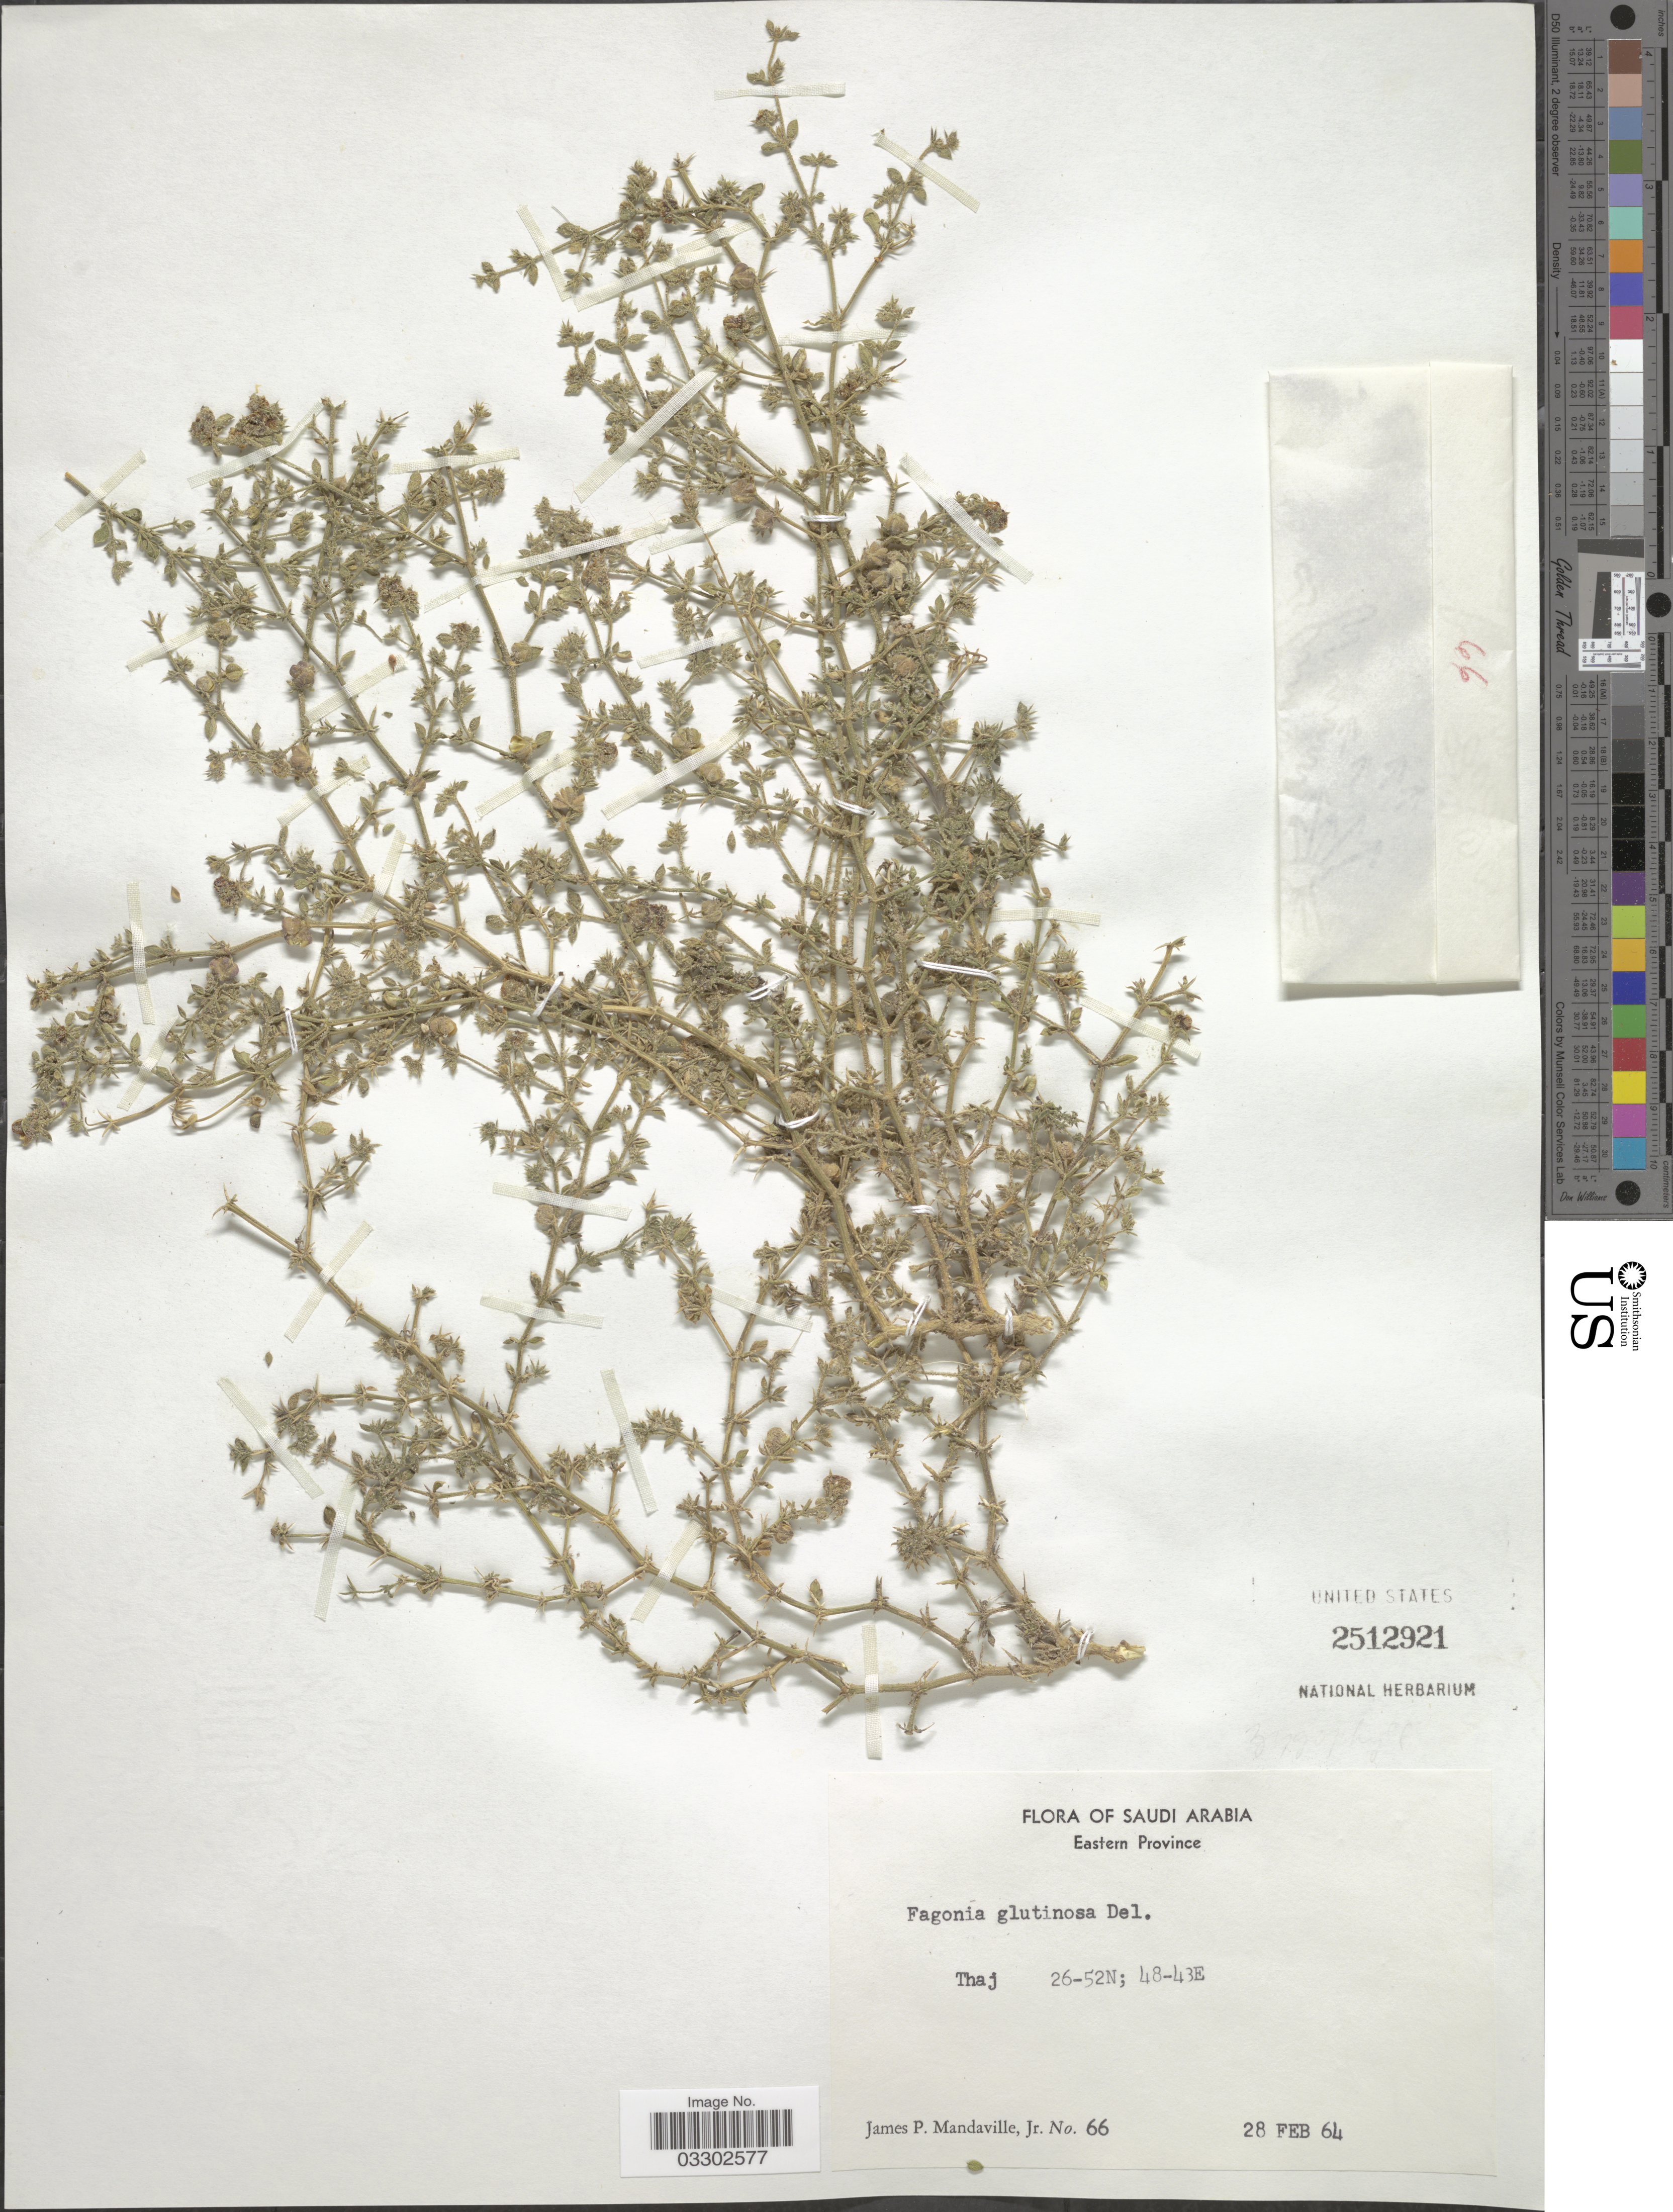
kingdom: Plantae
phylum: Tracheophyta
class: Magnoliopsida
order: Zygophyllales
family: Zygophyllaceae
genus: Fagonia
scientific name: Fagonia glutinosa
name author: Delile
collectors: J. Mandaville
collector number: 66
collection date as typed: Transcribed d/m/y: 28/2/64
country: Saudi Arabia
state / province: Ash Sharqiyah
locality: Eastern Province. Thaj.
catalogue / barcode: US 2512921